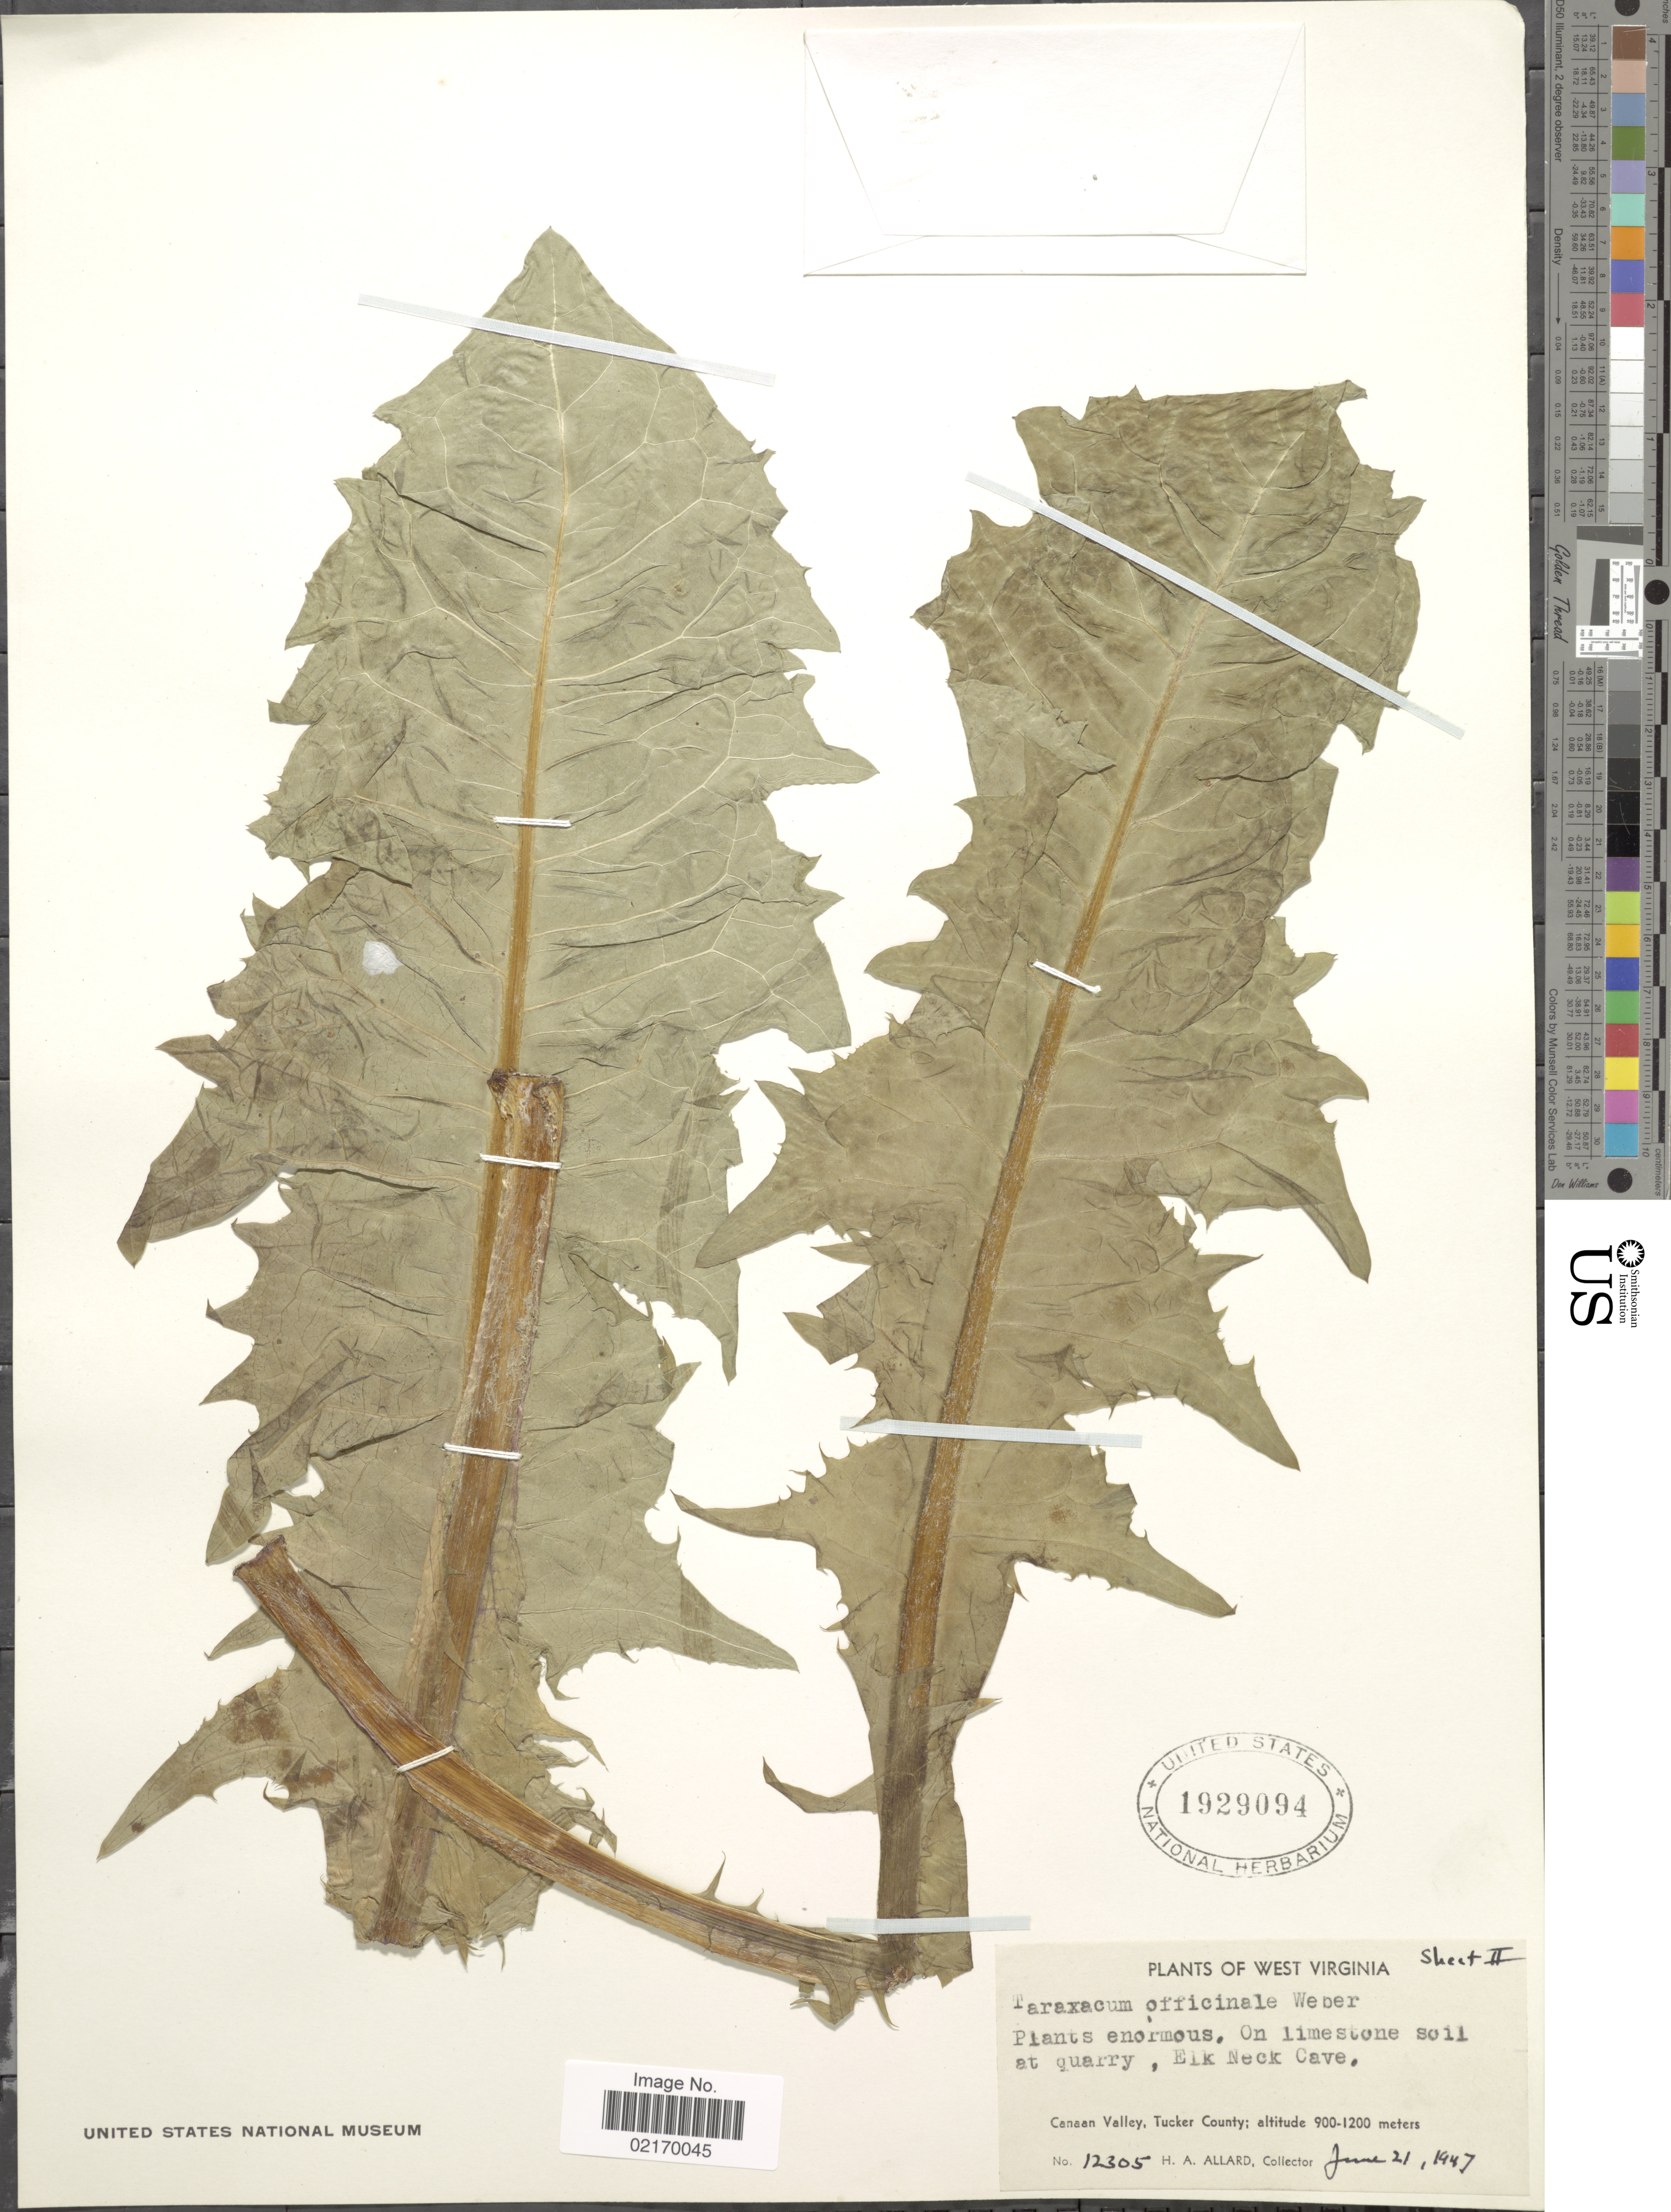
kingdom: Plantae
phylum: Tracheophyta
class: Magnoliopsida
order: Asterales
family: Asteraceae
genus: Taraxacum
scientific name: Taraxacum officinale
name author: G.H. Weber ex F.H. Wigg.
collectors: H. A. Allard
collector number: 12305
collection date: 1947-06-21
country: United States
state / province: West Virginia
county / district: Tucker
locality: On limestone soil at quarry, Elk Neck Cavem Canaan Valley, Tucker County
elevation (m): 900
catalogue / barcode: US 1929094